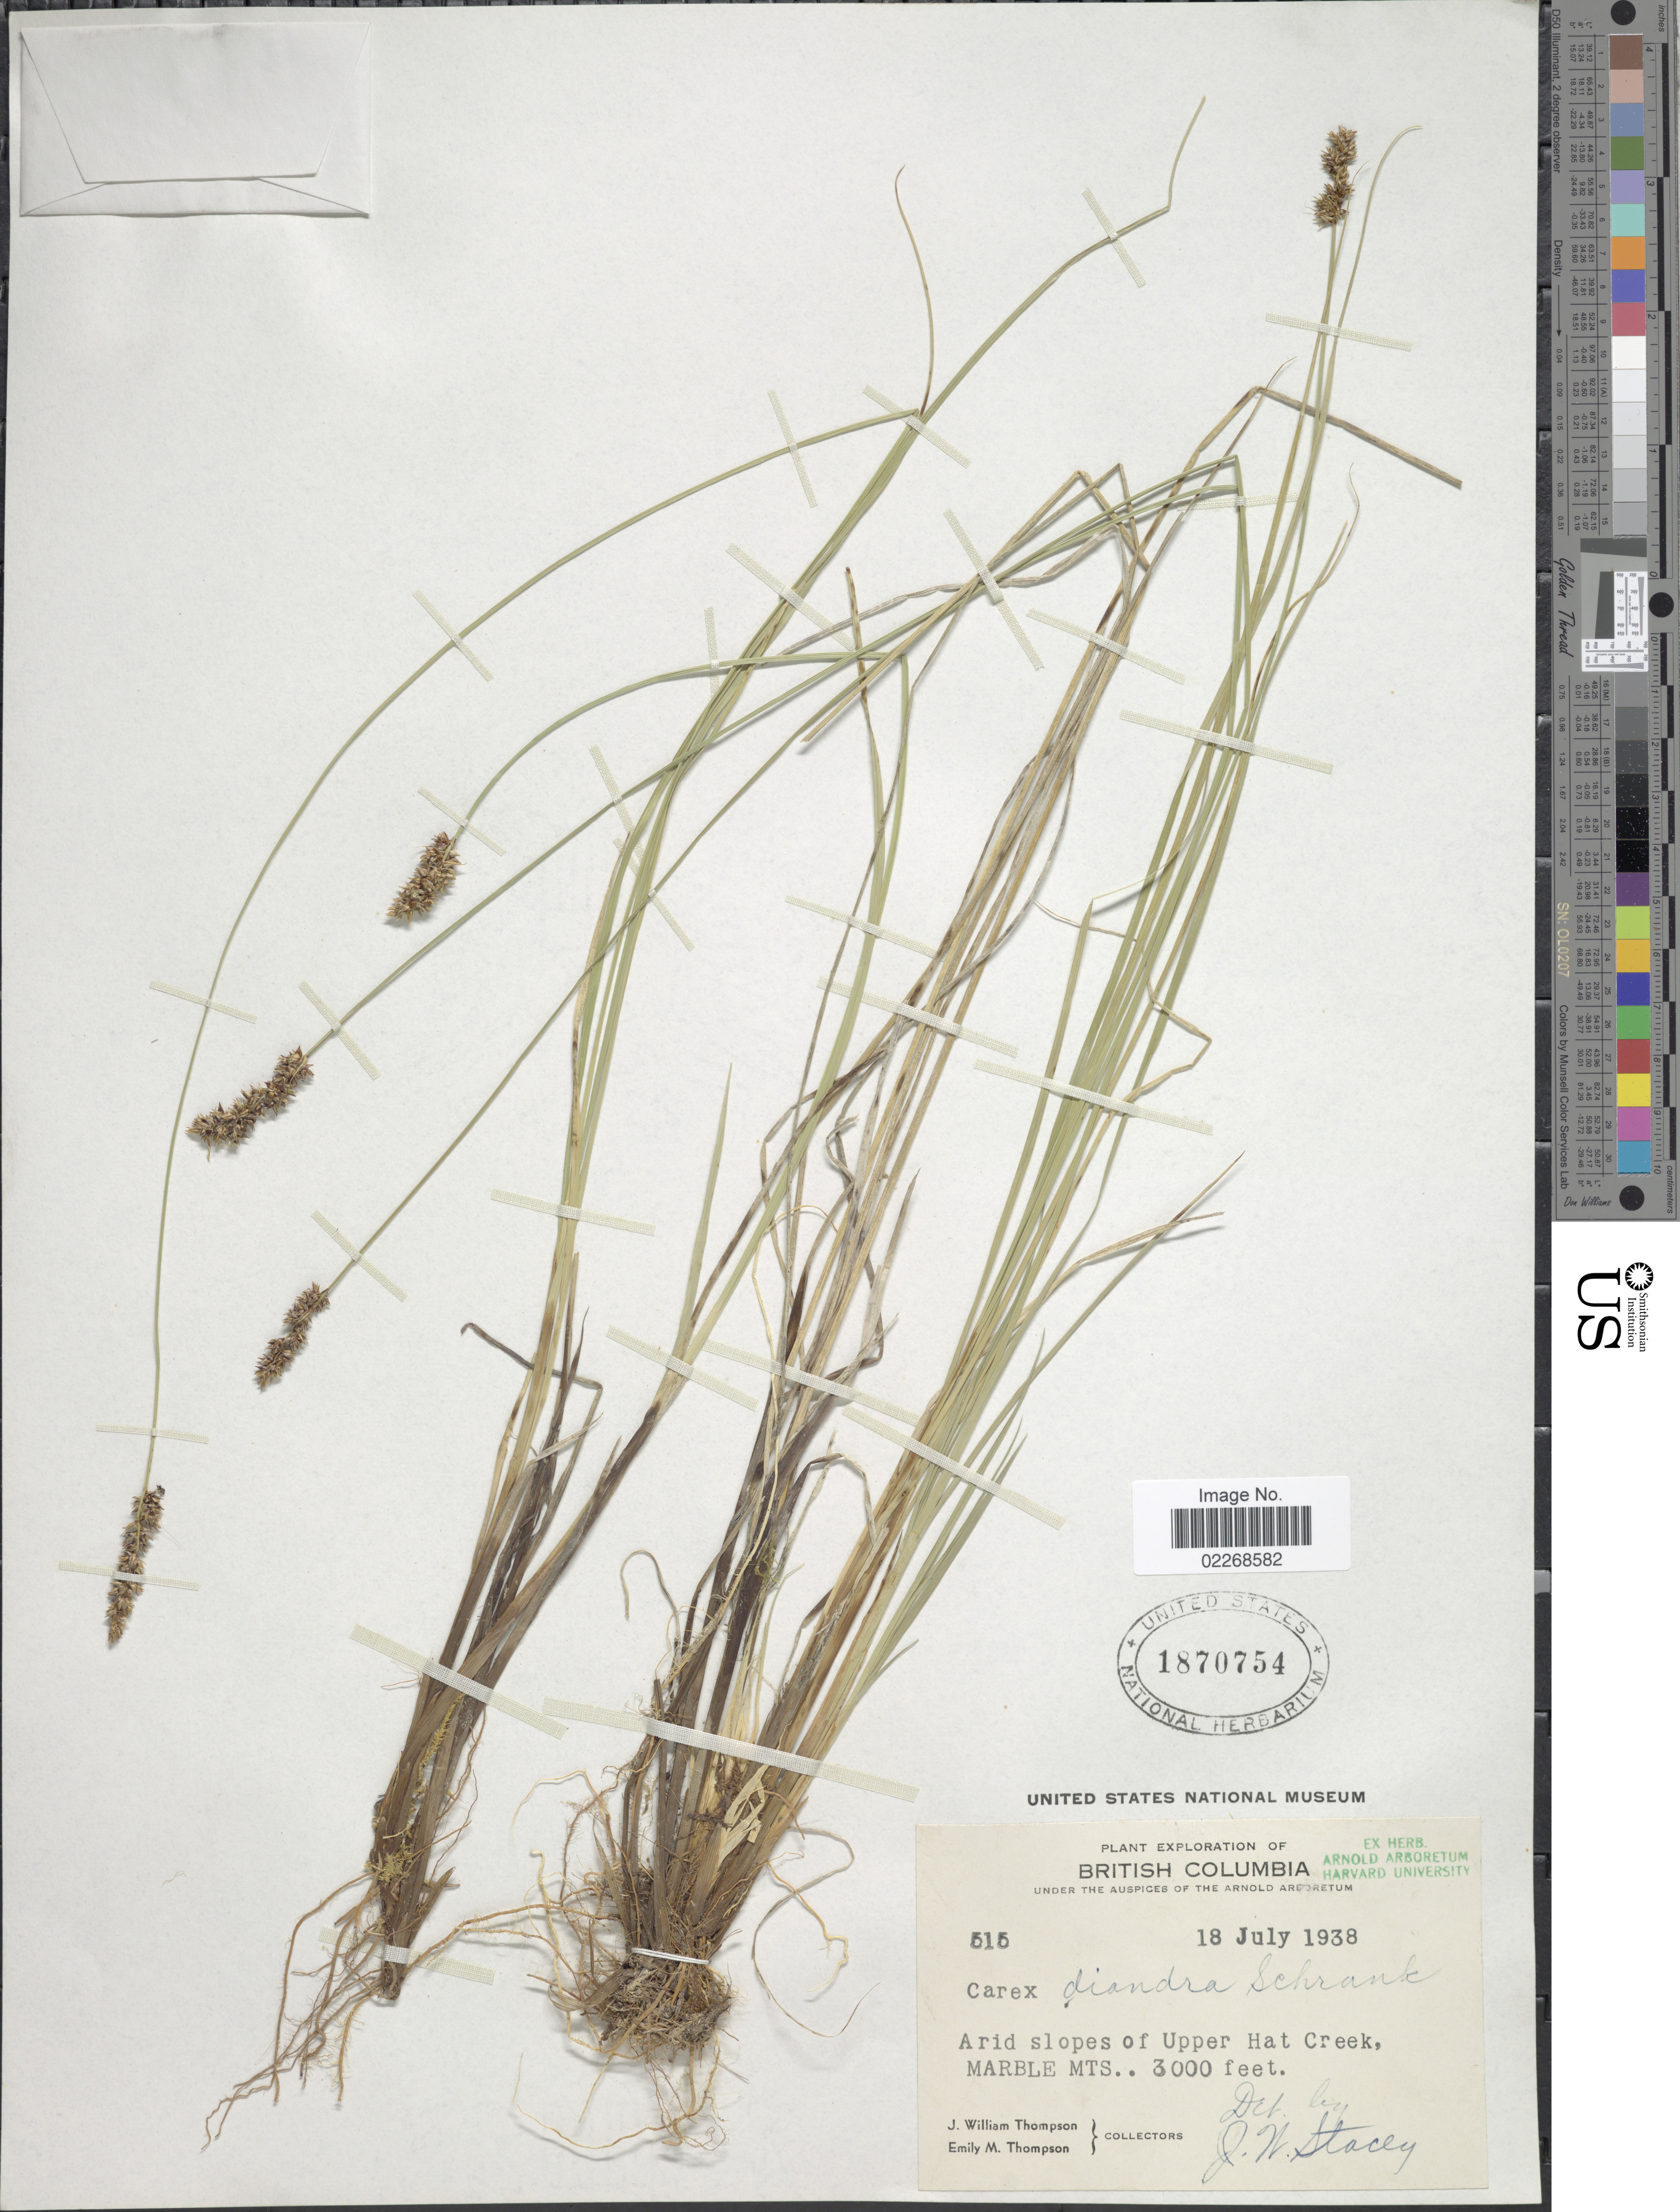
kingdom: Plantae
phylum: Tracheophyta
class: Liliopsida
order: Poales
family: Cyperaceae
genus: Carex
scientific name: Carex diandra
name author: Schrank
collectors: J. W. Thompson & E. M. Thompson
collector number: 515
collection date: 1938-07-18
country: Canada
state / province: British Columbia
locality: Arid slopes of Upper Hat Creek, Marble Mts.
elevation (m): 914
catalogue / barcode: US 1870754